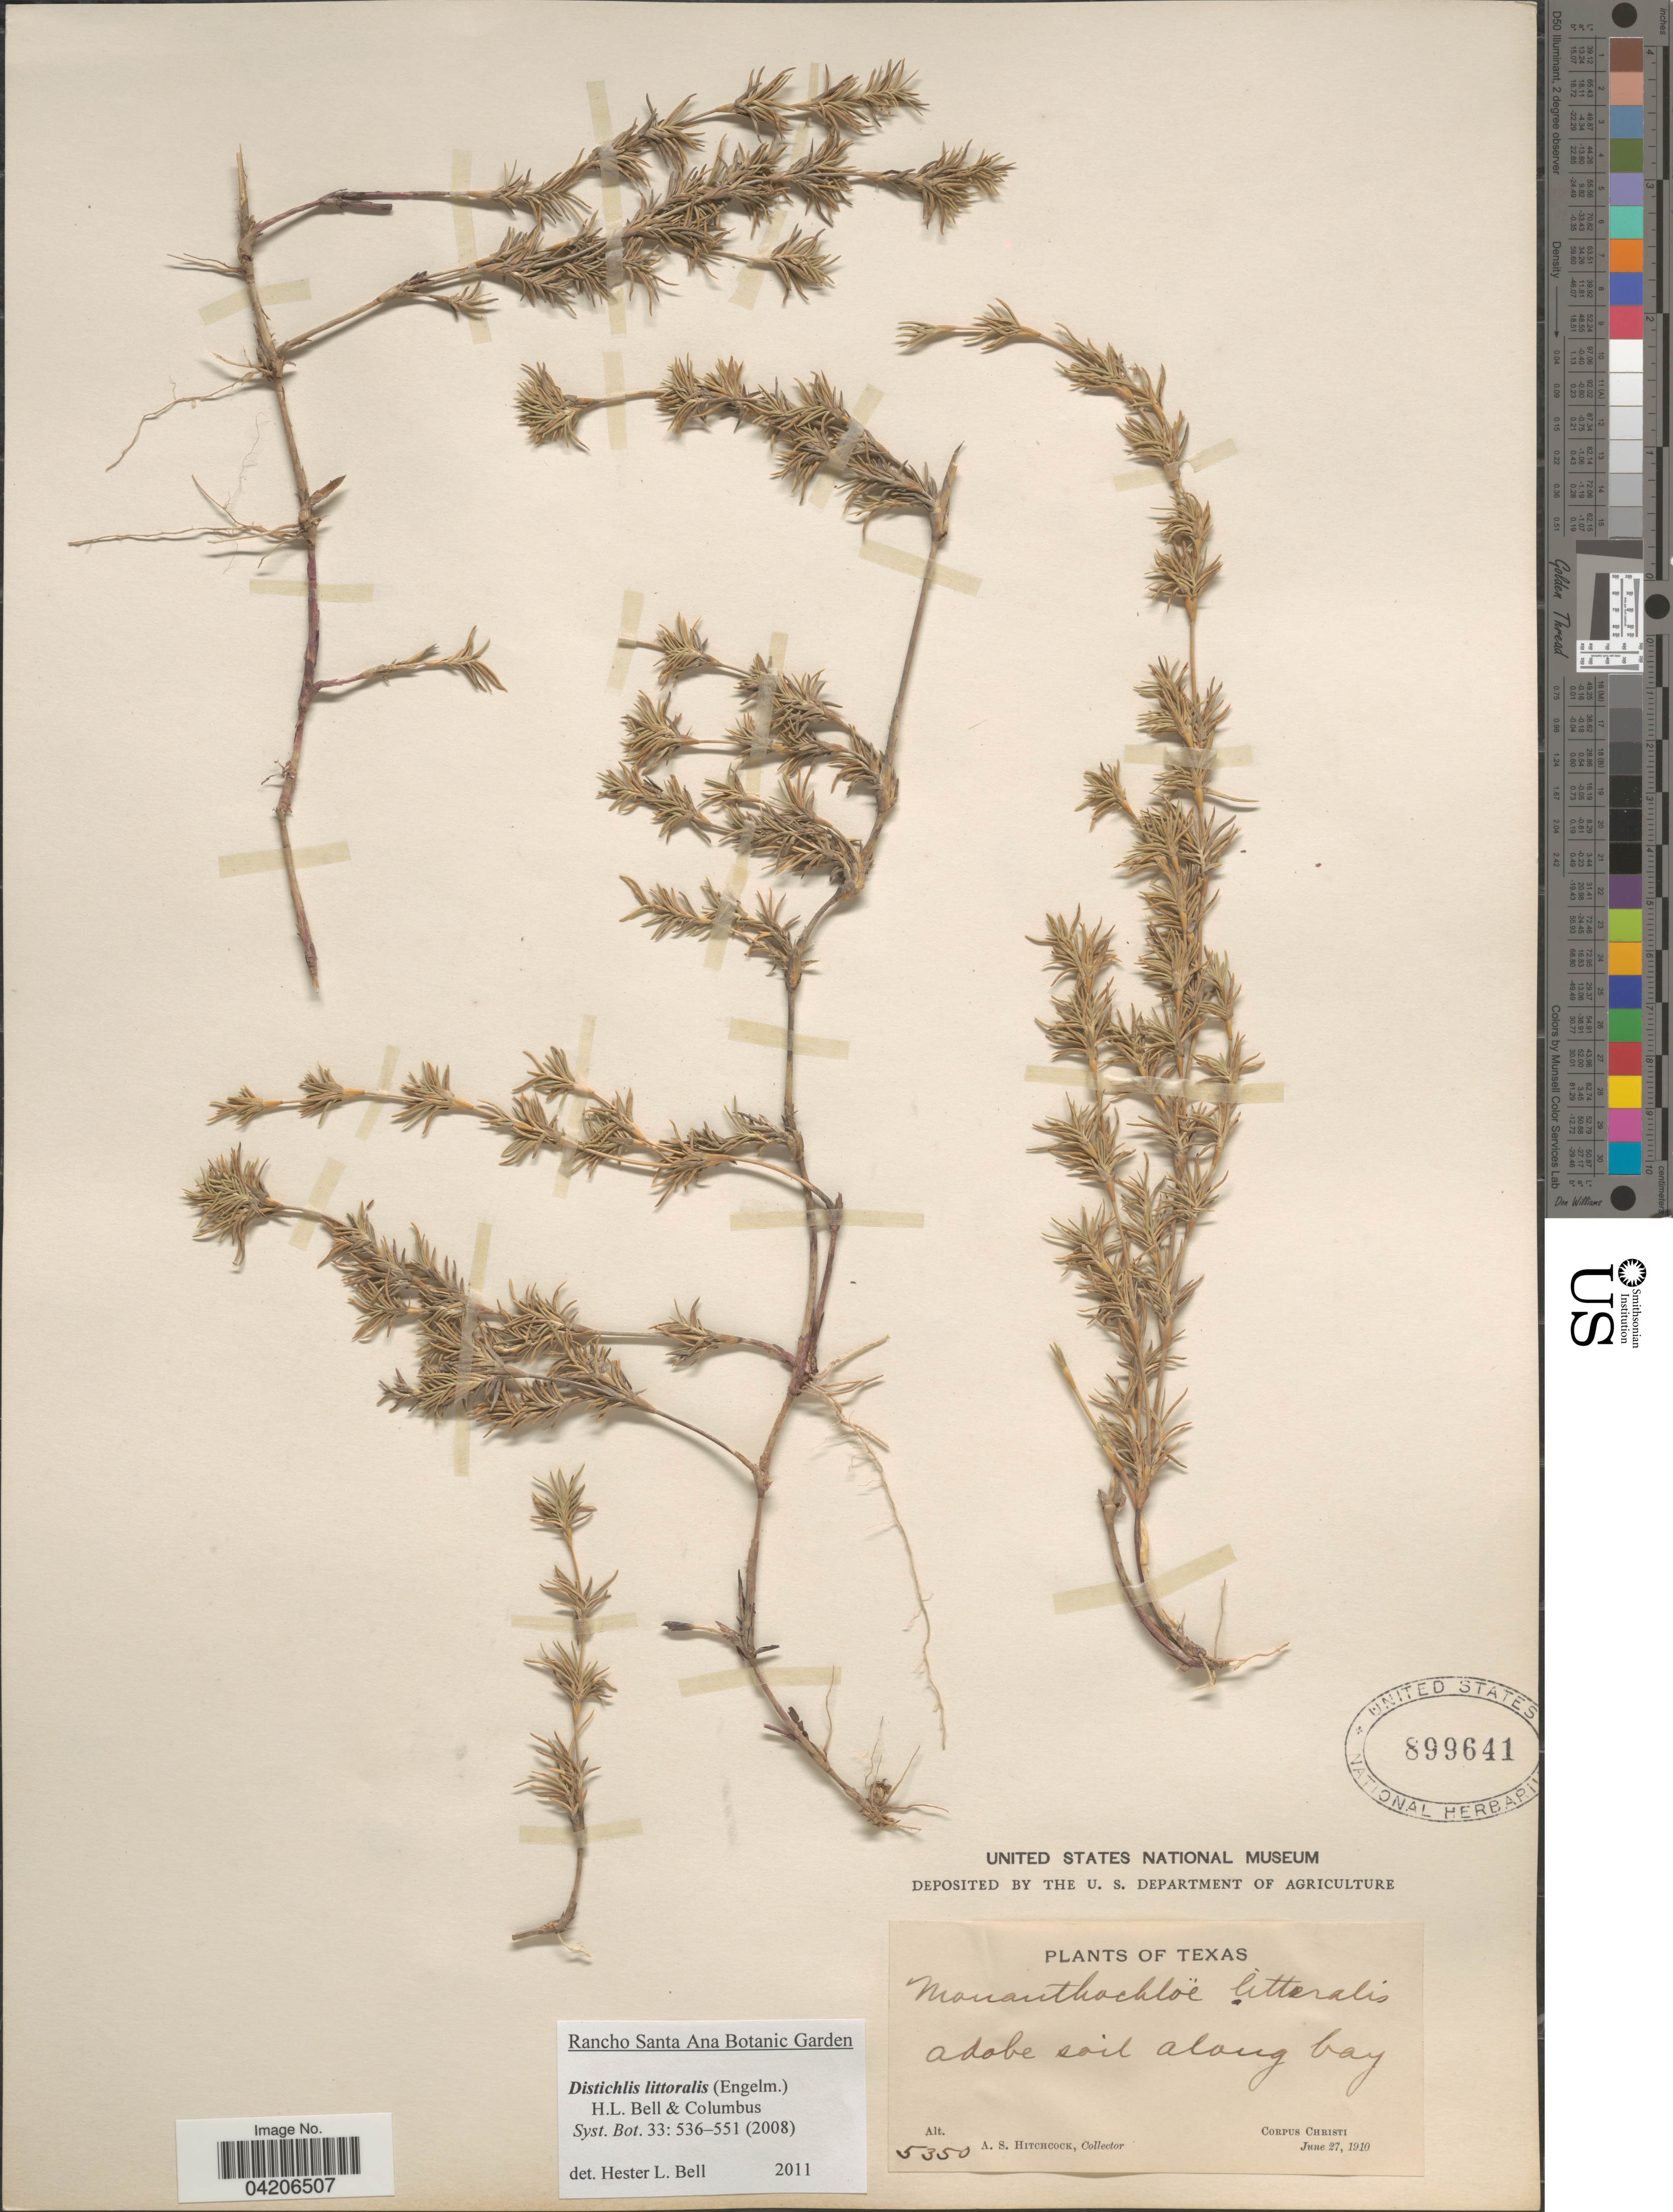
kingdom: Plantae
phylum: Tracheophyta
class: Liliopsida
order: Poales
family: Poaceae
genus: Distichlis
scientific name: Distichlis littoralis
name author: (Engelm.) H.L. Bell & Columbus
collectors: A. S. Hitchcock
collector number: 5350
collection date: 1910-06-27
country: United States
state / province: Texas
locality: Adobe soil along bay. Corpus Christi.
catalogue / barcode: US 899641